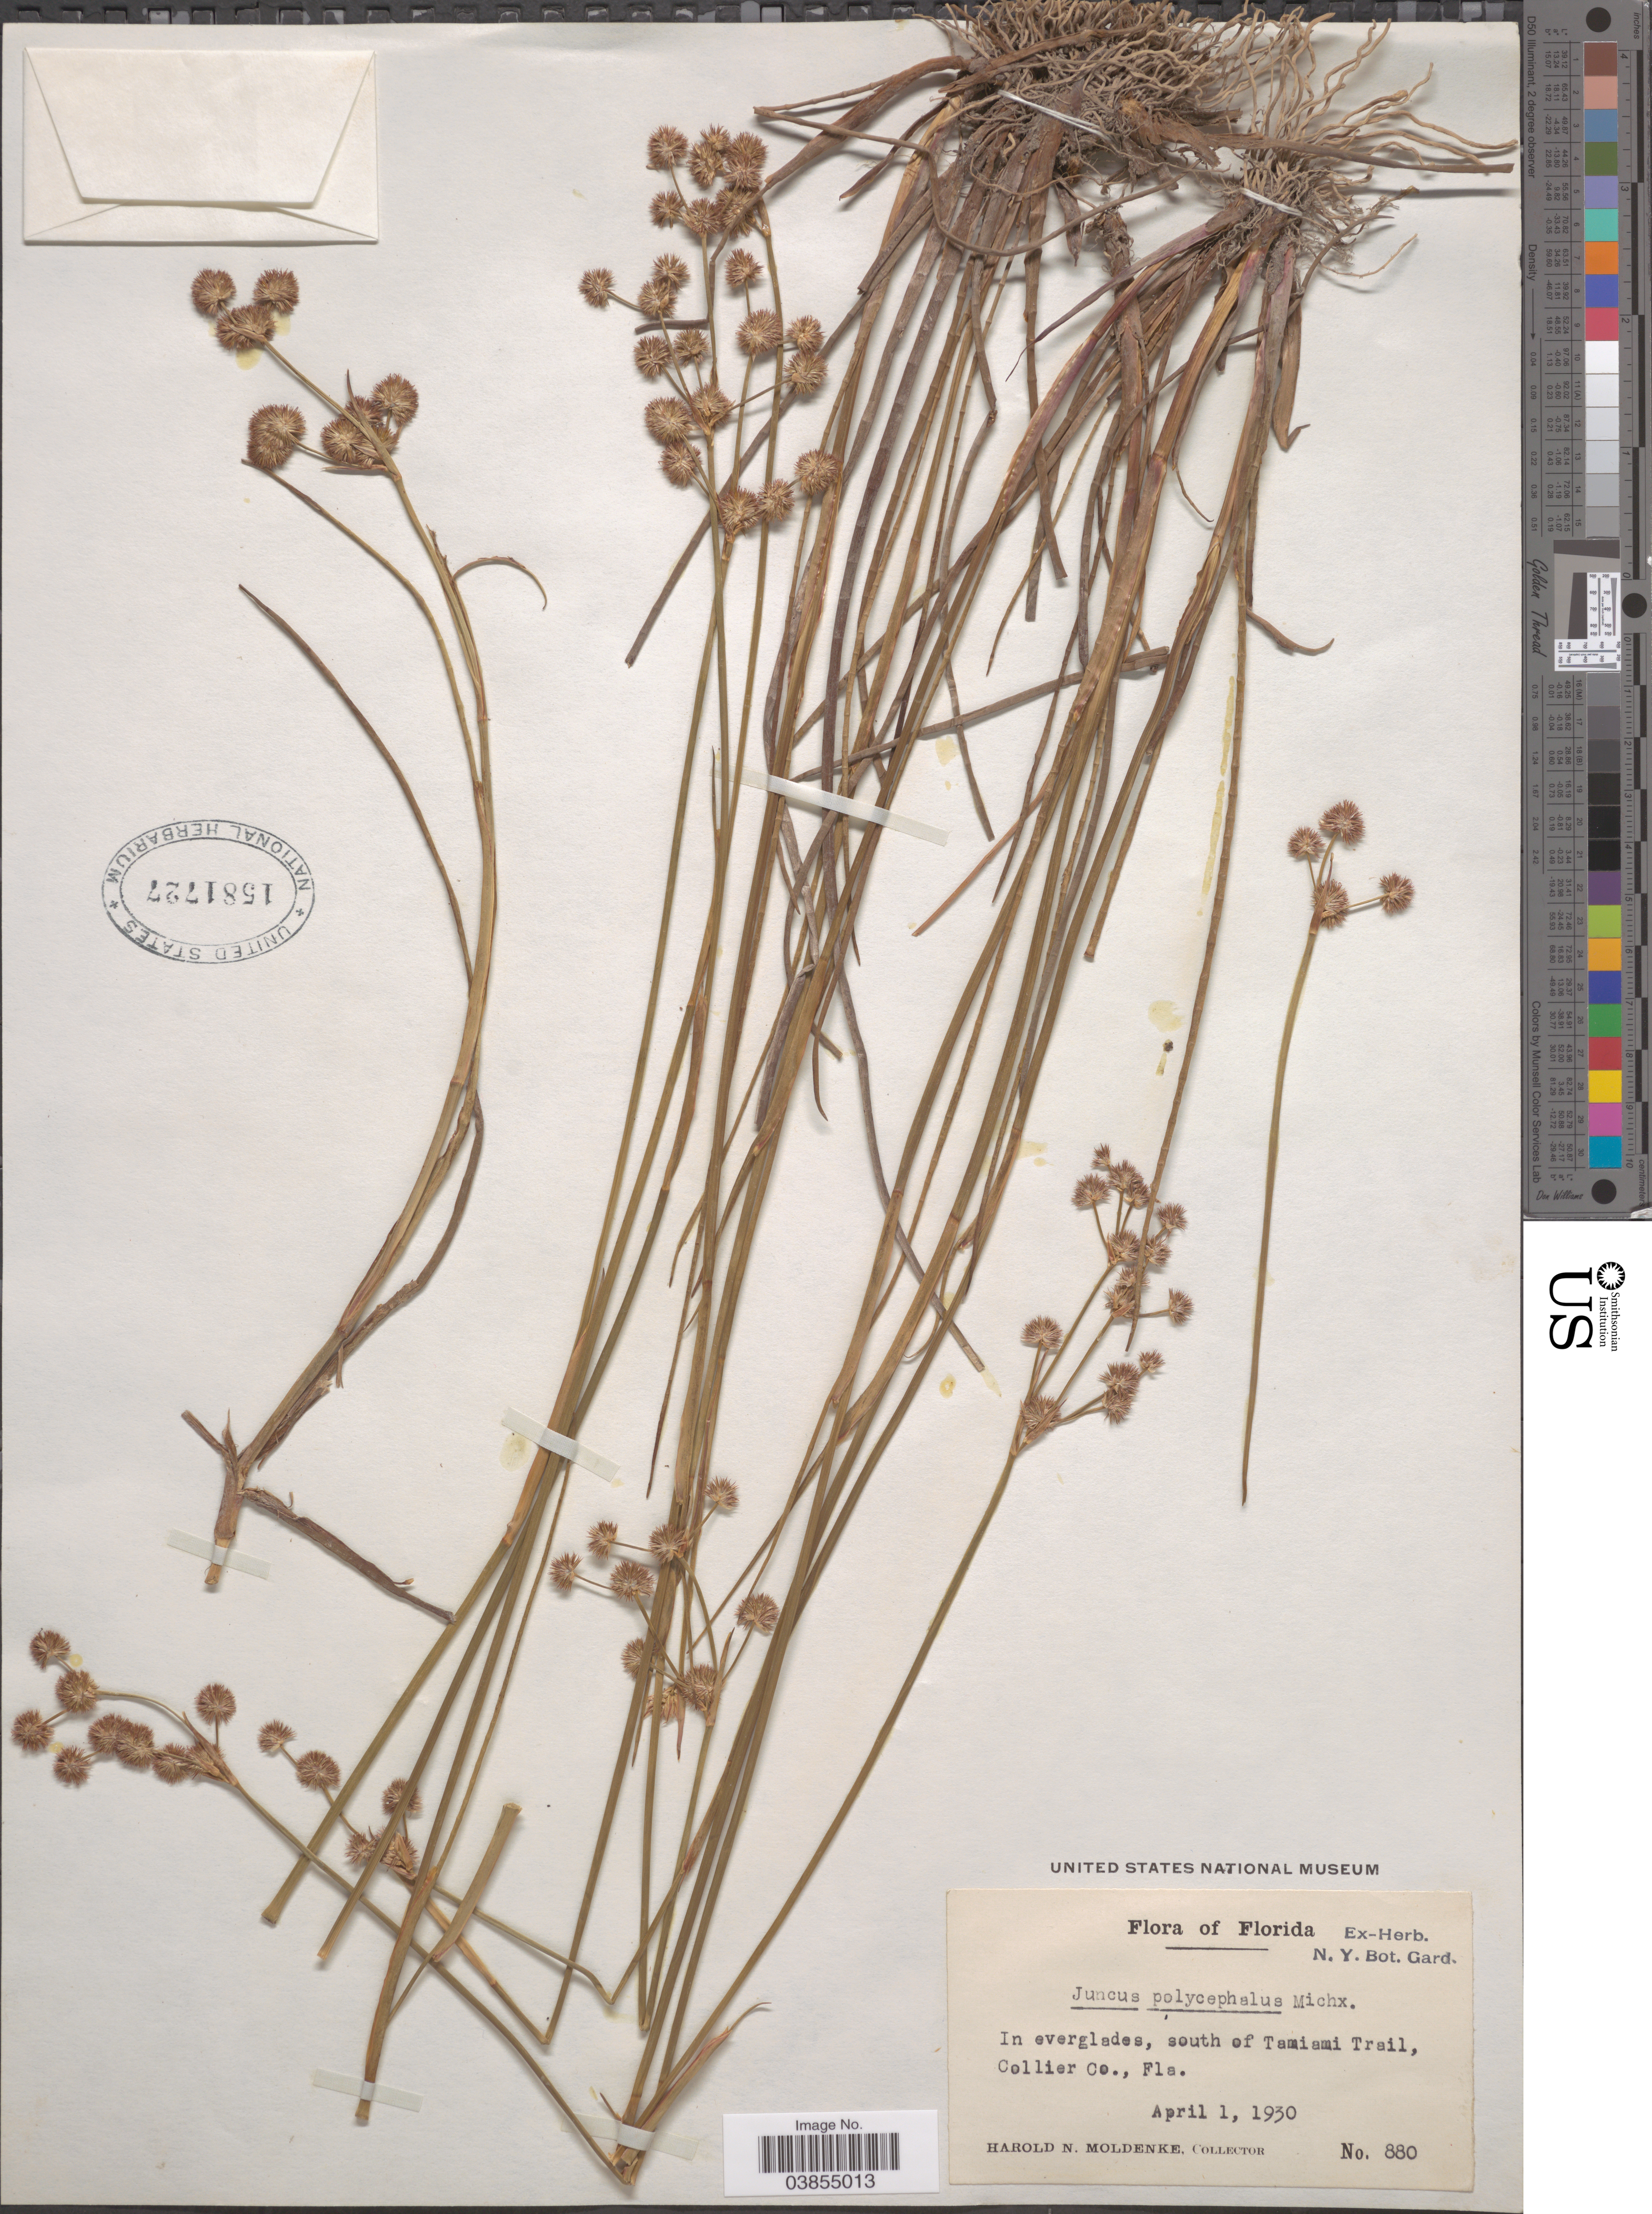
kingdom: Plantae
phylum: Tracheophyta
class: Liliopsida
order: Poales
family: Juncaceae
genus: Juncus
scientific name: Juncus megacephalus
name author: M.A. Curtis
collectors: H. N. Moldenke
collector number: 880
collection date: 1930-04-01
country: United States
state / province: Florida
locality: In everglades, south of Tamiami Trail, Collier Co.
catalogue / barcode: US 1581727